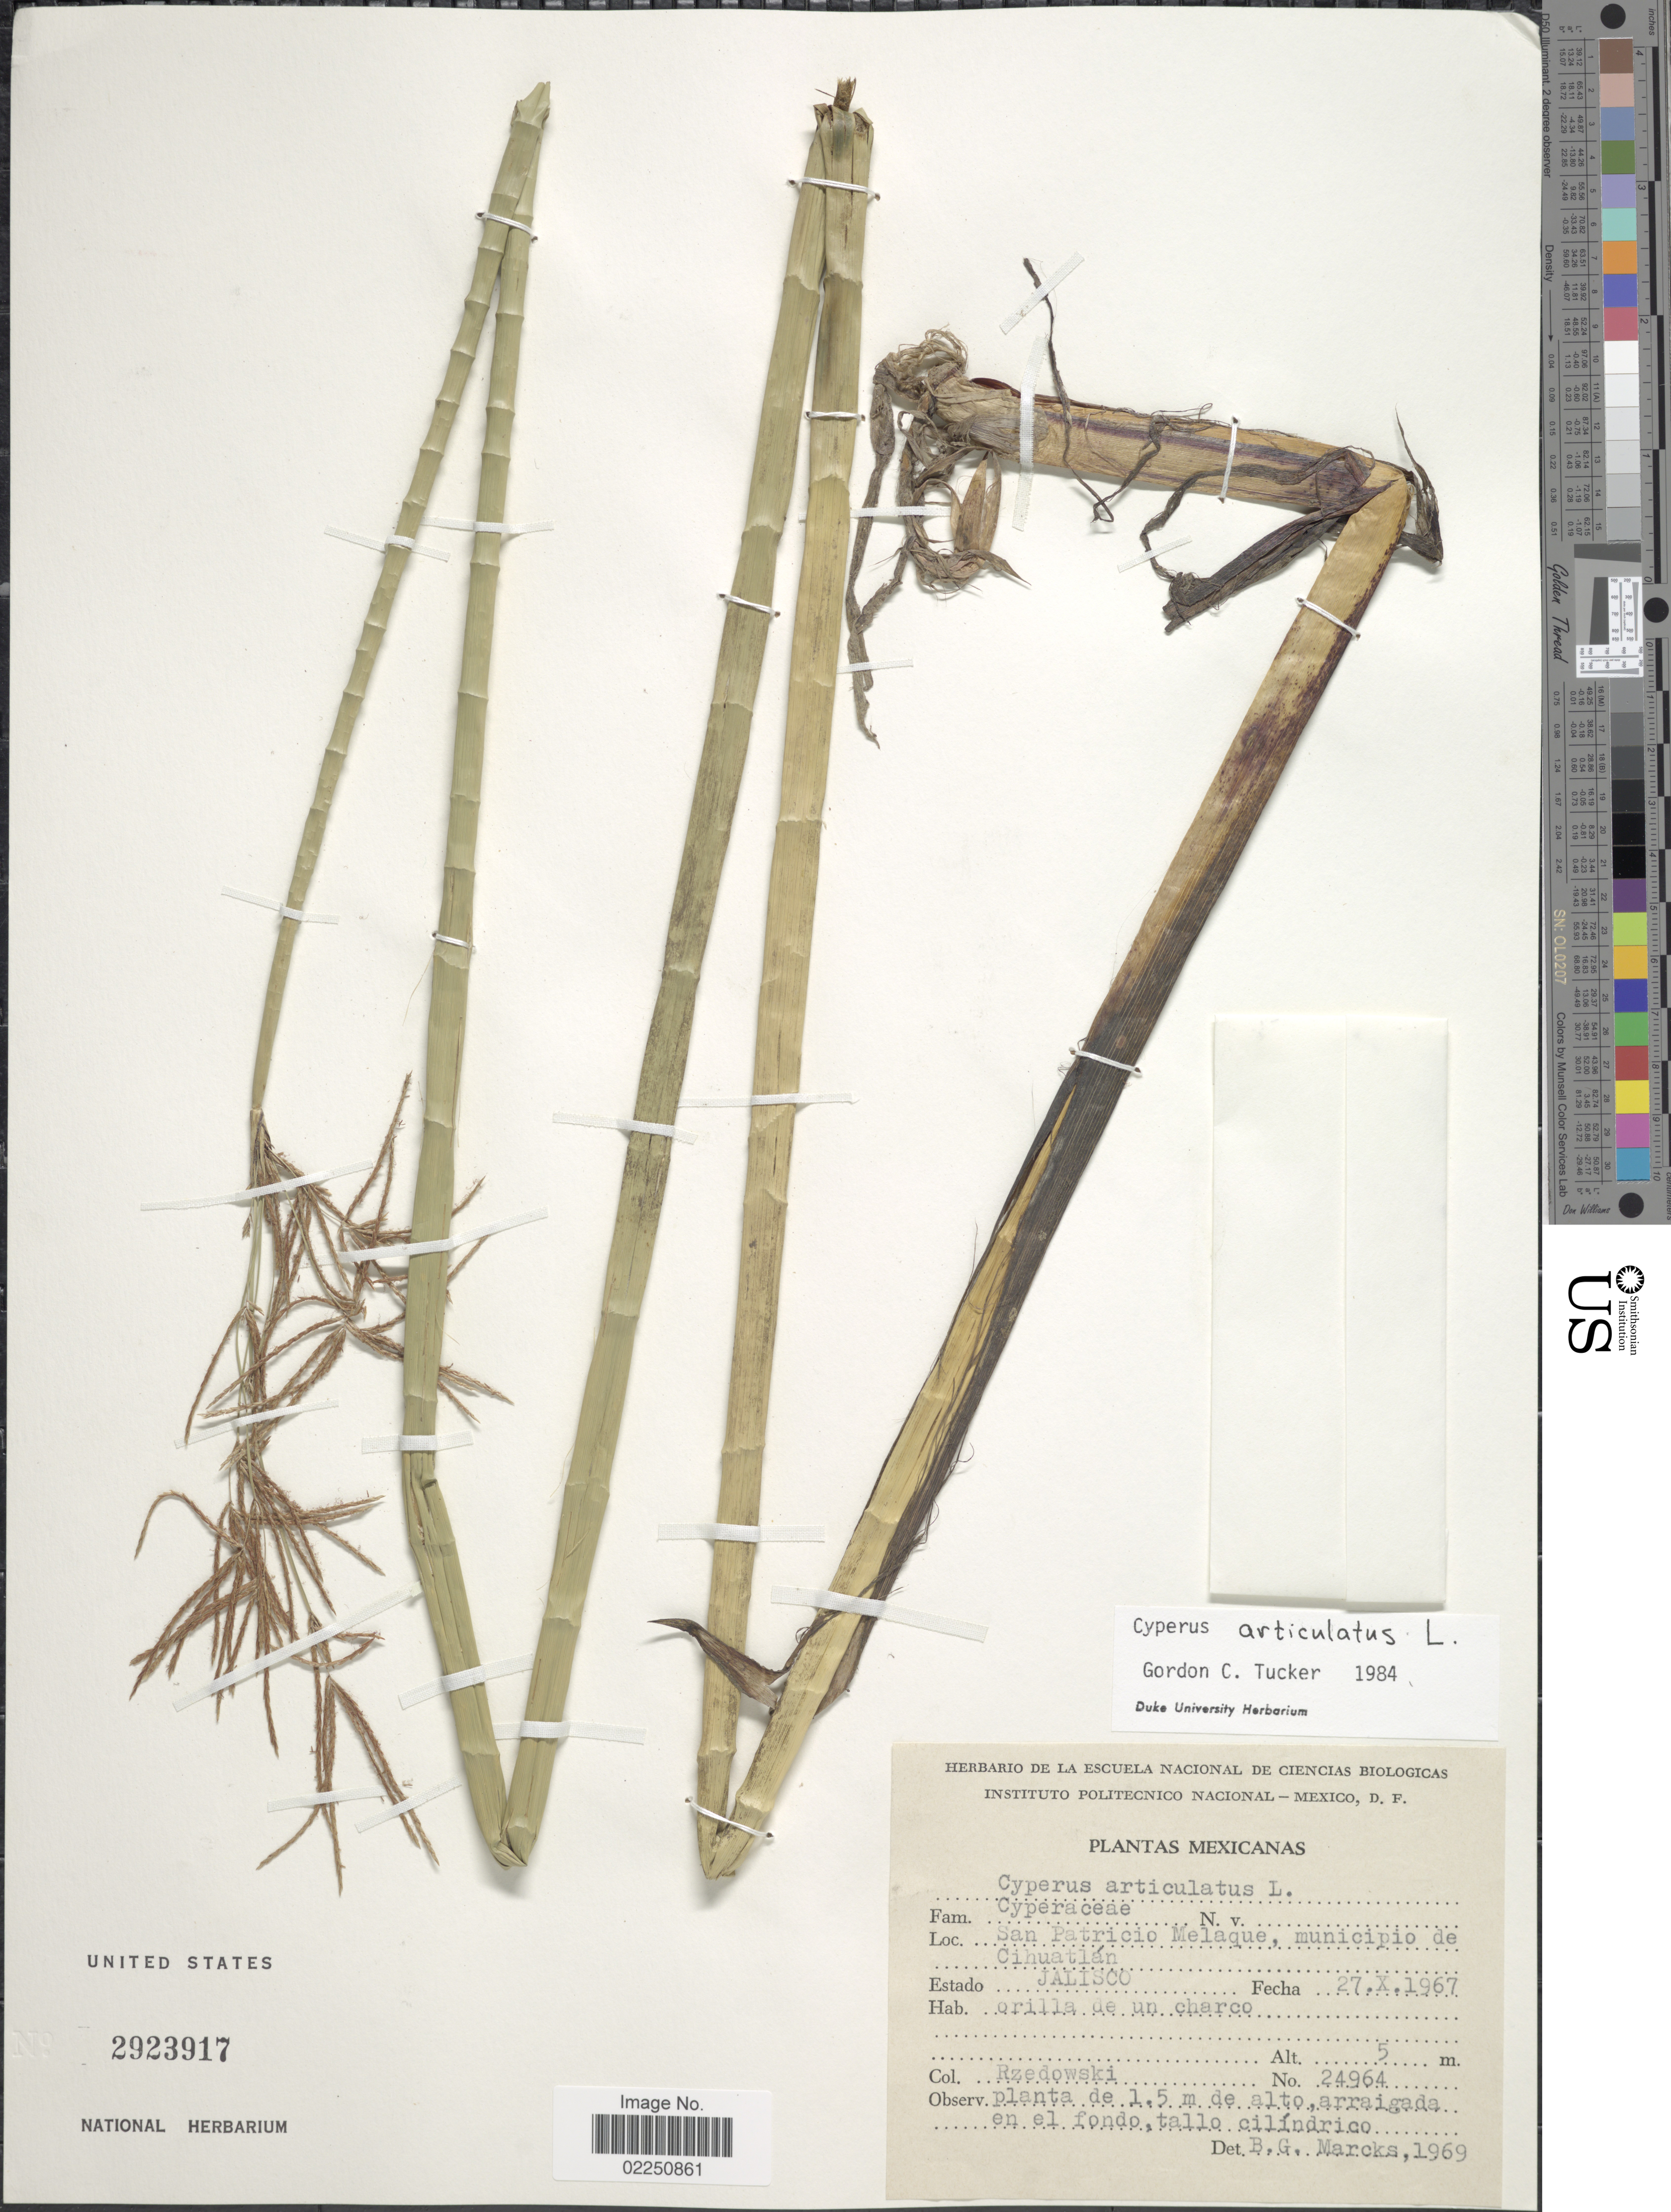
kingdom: Plantae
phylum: Tracheophyta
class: Liliopsida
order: Poales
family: Cyperaceae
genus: Cyperus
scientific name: Cyperus articulatus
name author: L.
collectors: Rzedowski, --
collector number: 24964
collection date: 1967-10-27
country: Mexico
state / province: Jalisco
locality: Mexicanas. San Patricio Melaque, municipio de Cihuatlan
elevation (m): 5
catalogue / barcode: US 2923917